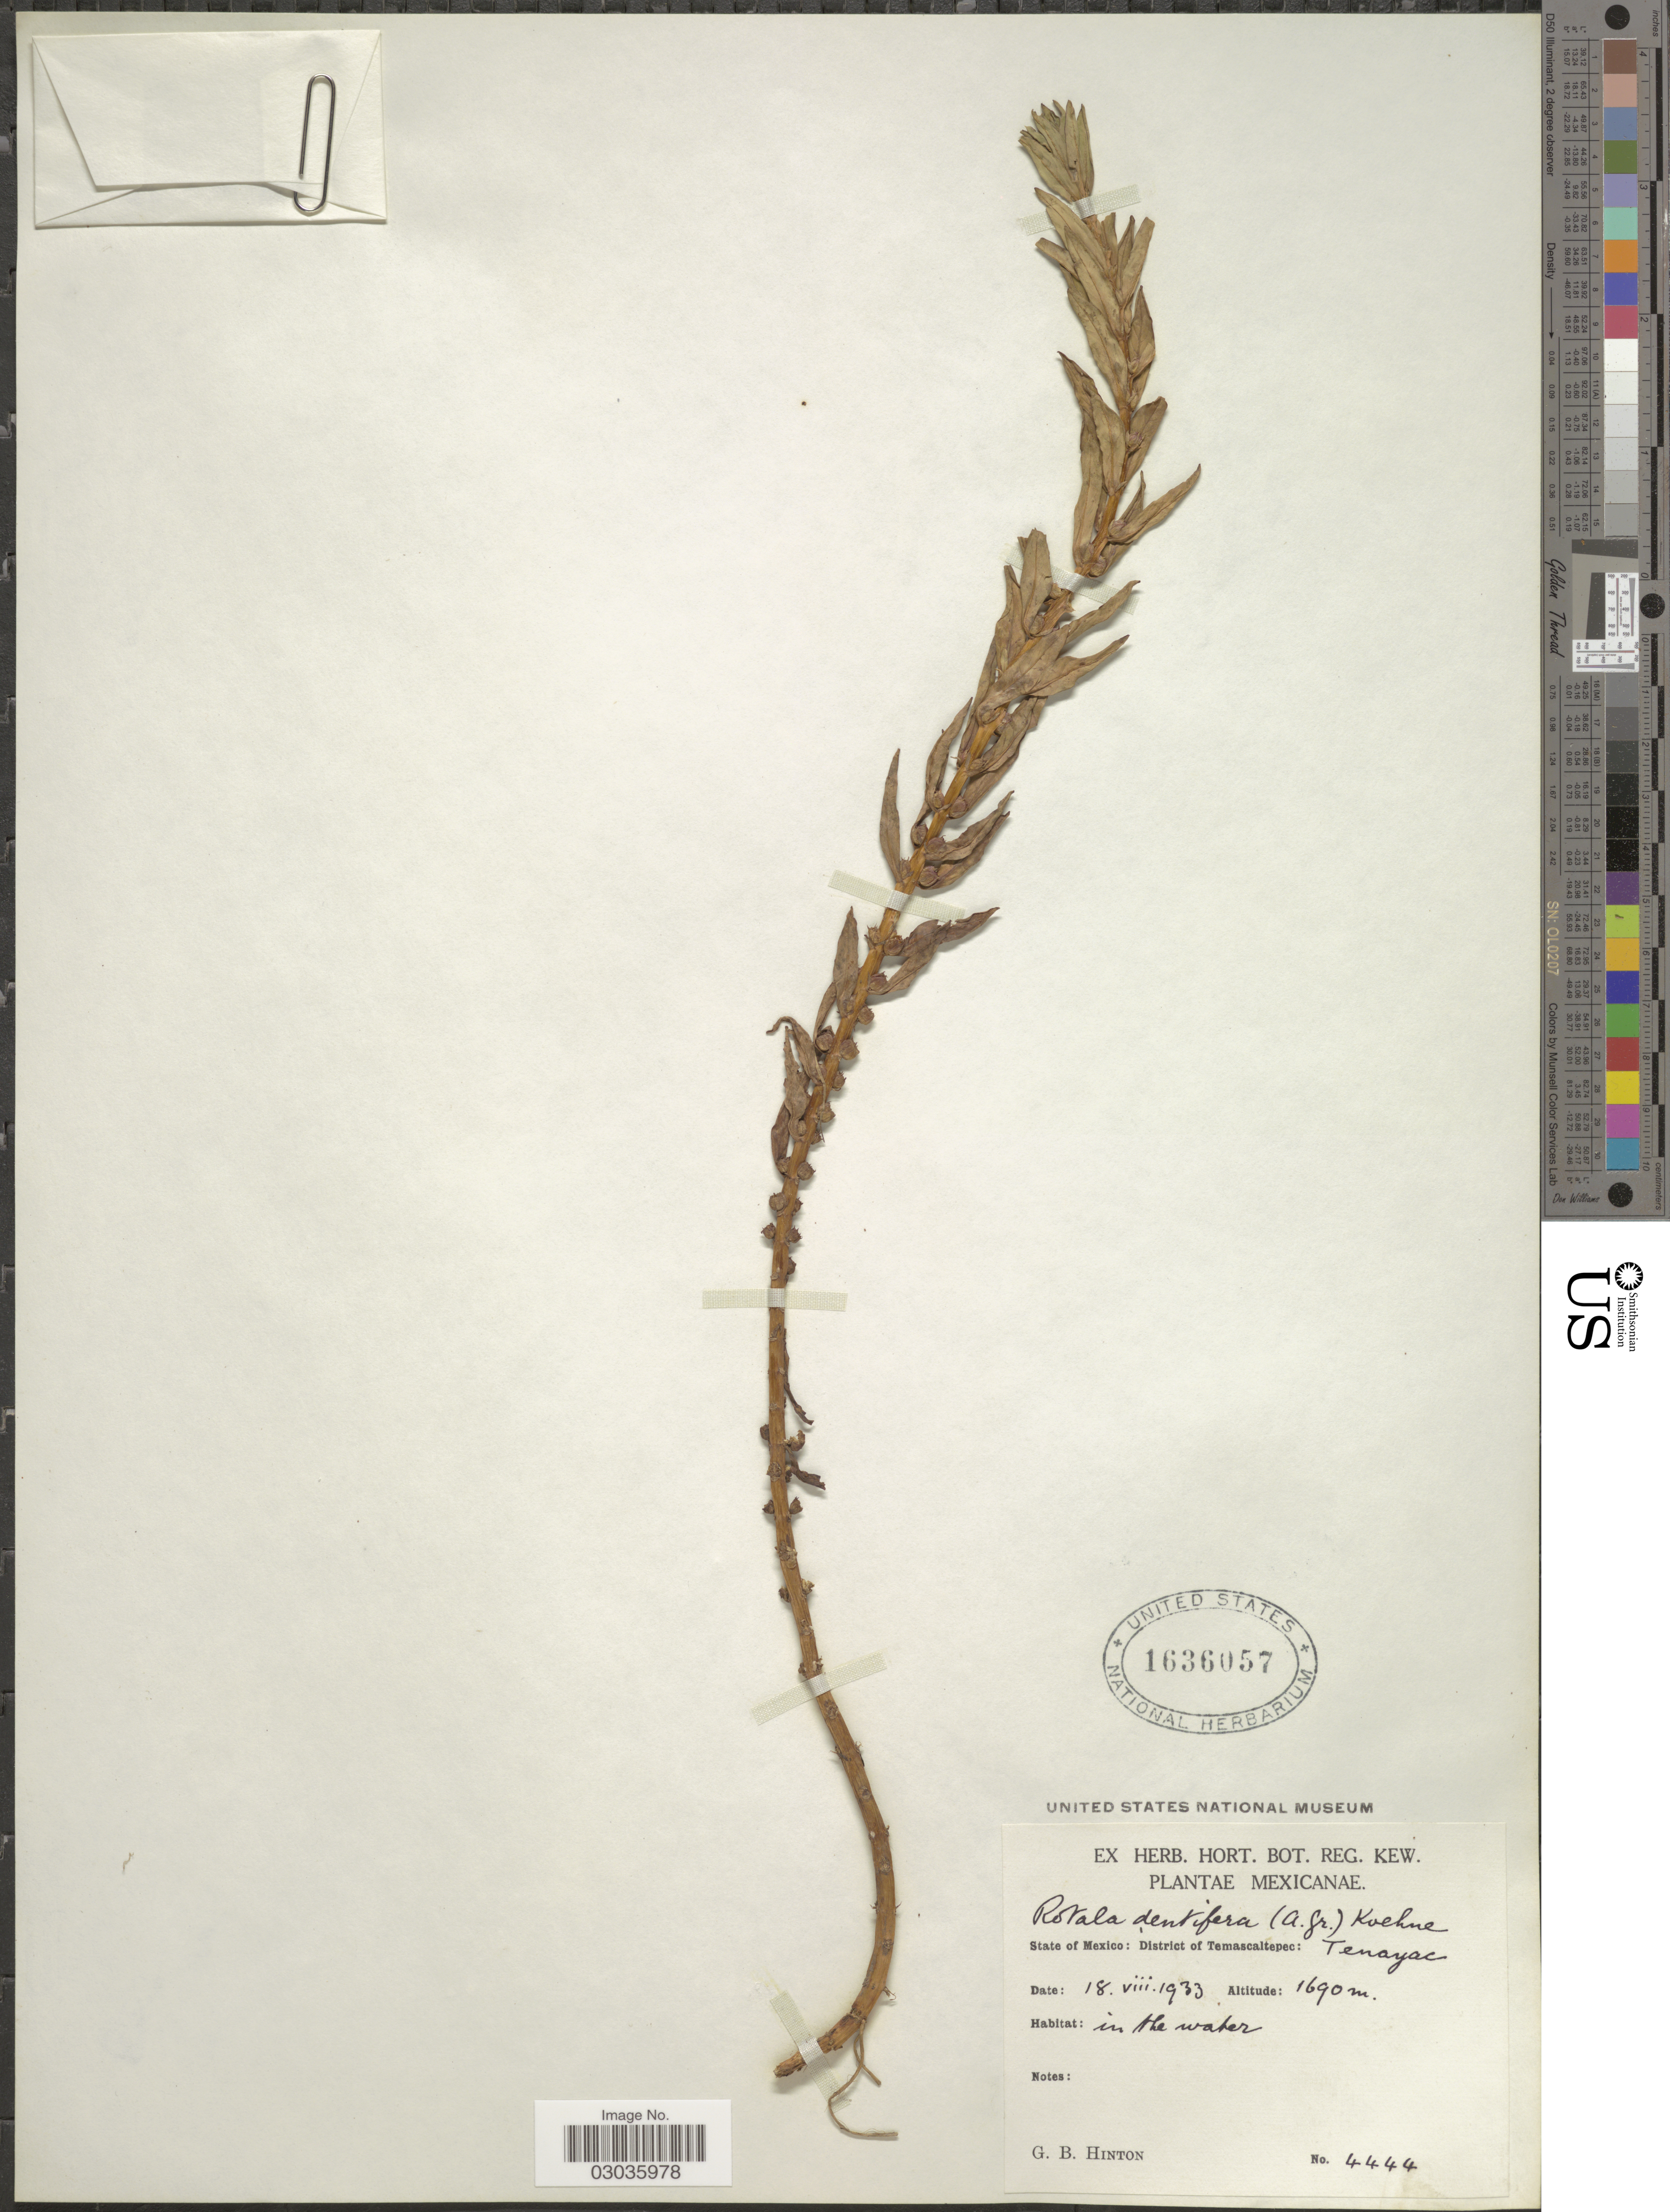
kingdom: Plantae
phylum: Tracheophyta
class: Magnoliopsida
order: Myrtales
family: Lythraceae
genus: Rotala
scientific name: Rotala dentifera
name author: (A. Gray) Koehne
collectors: G. B. Hinton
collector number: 4444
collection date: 1933-08-18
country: Mexico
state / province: México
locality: District of Temascaltepec: Tenayac.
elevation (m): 1690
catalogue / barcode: US 1636057